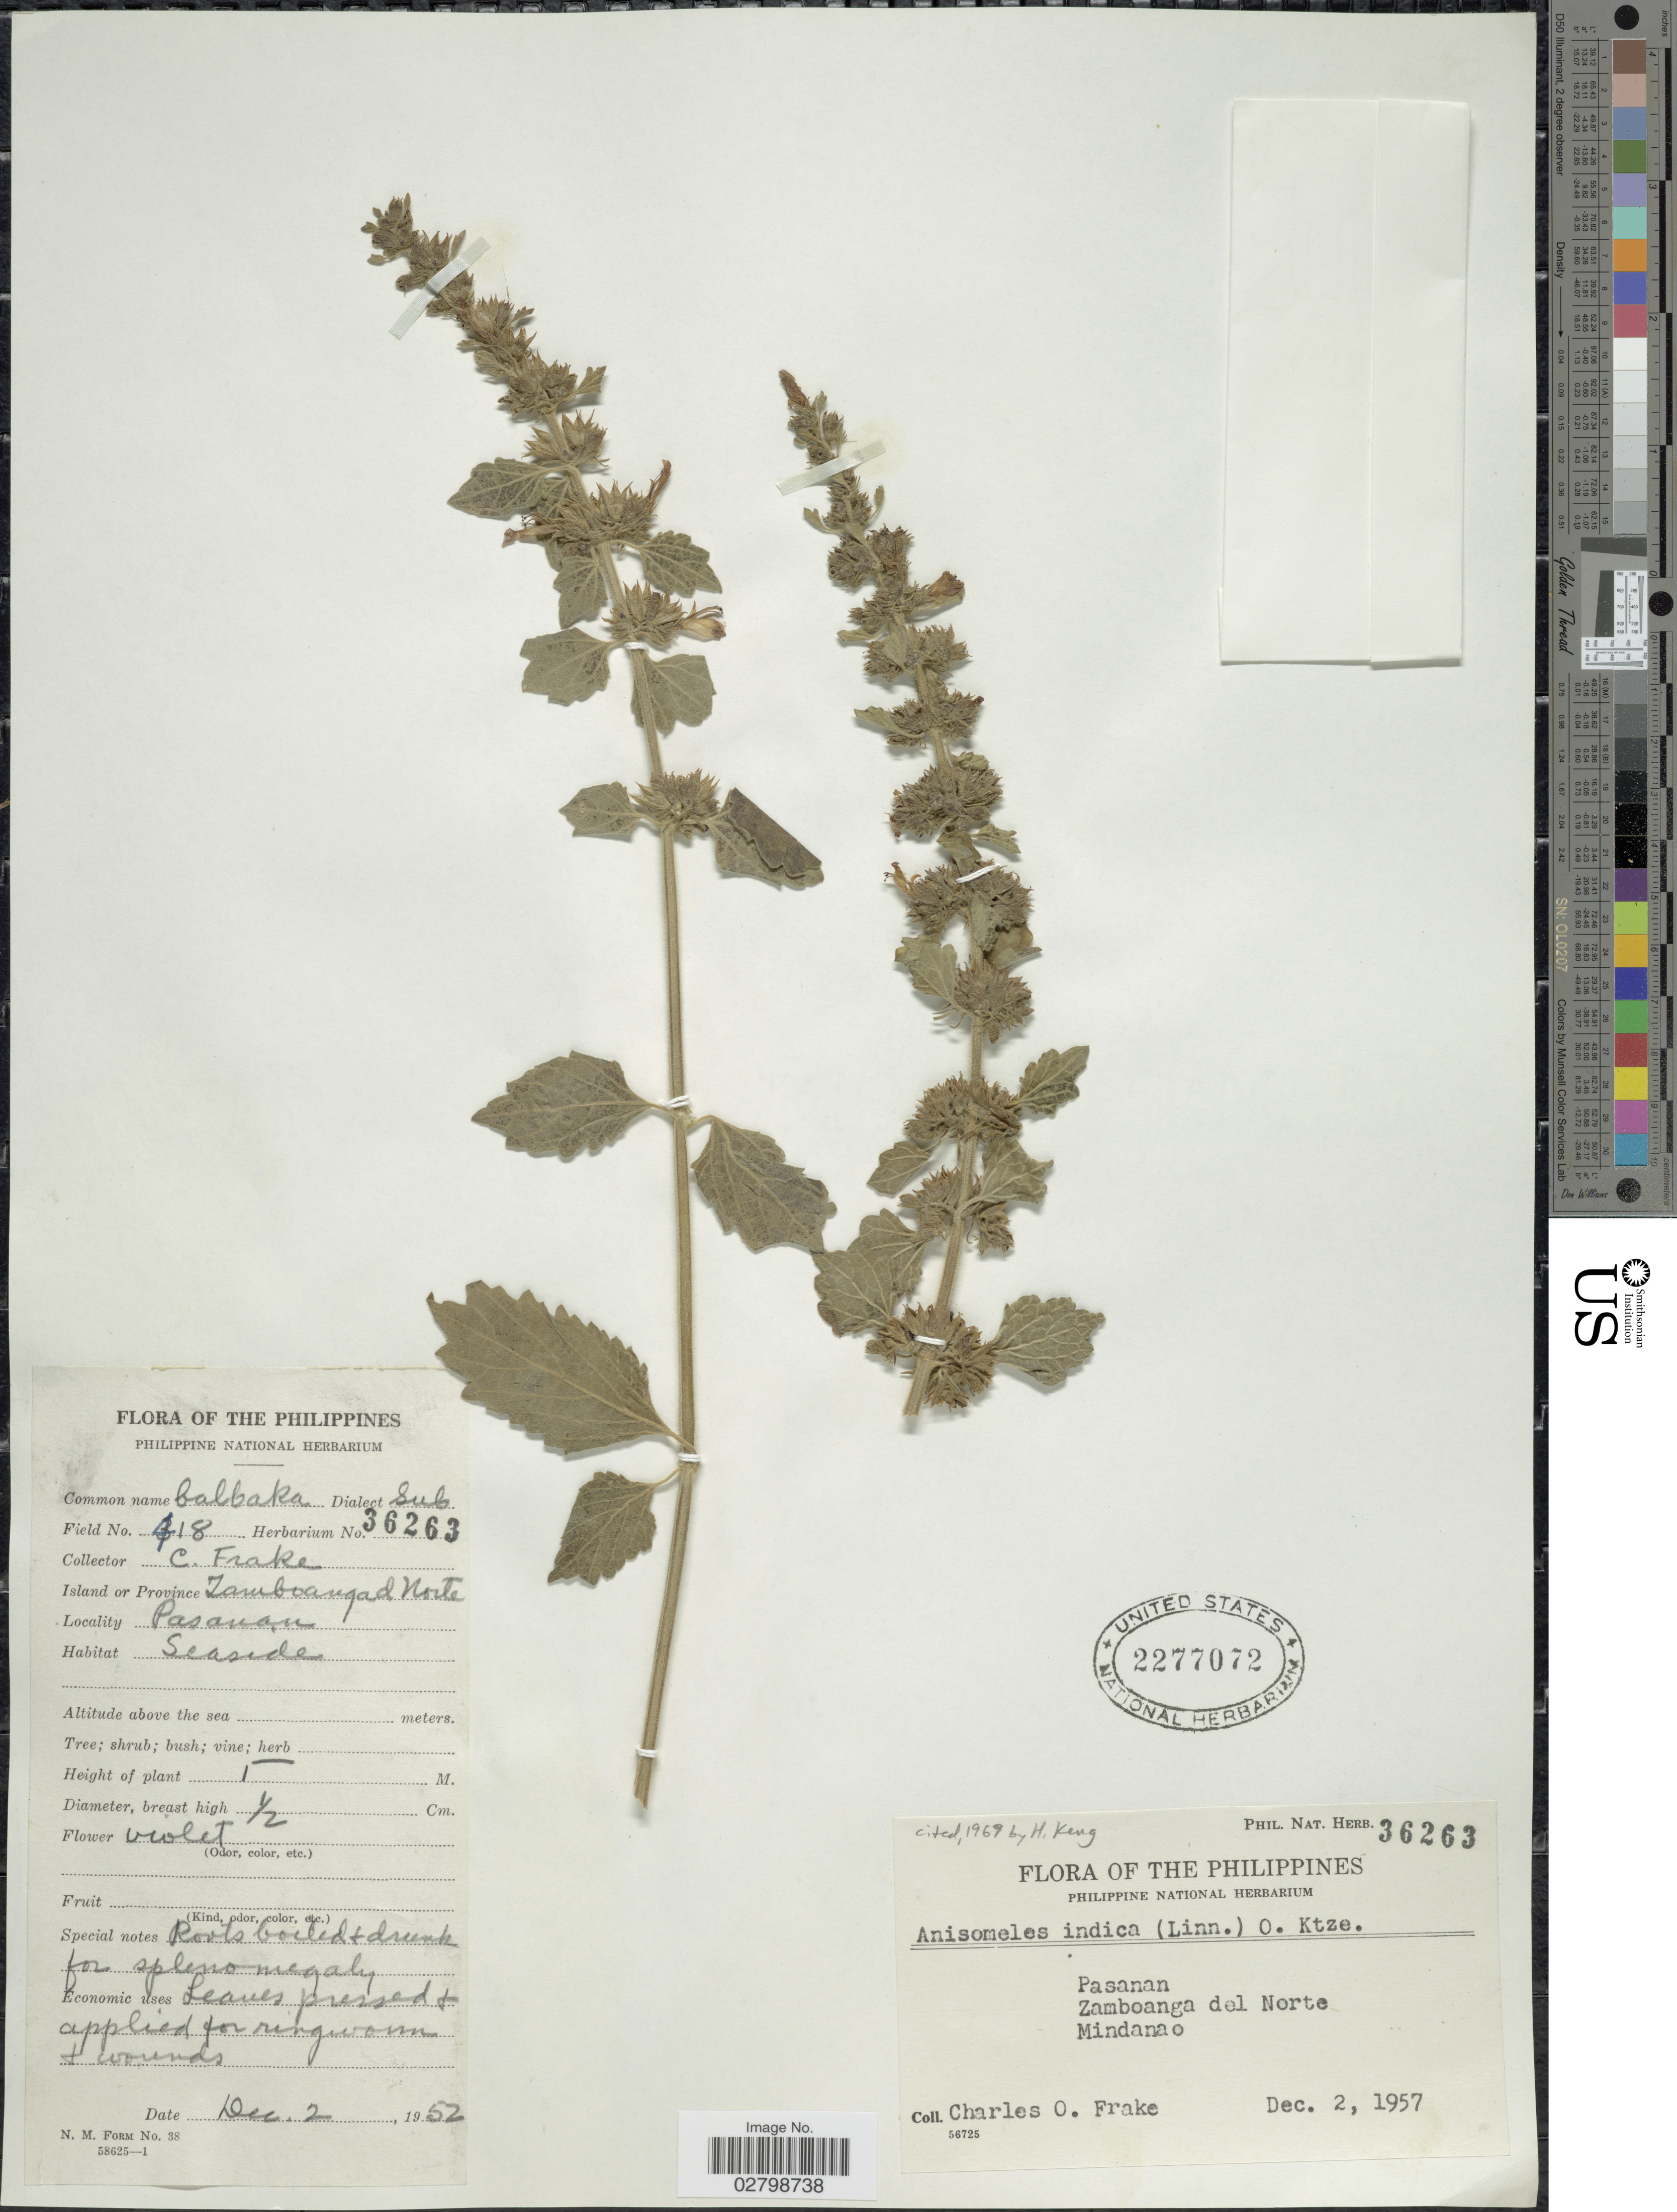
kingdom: Plantae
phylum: Tracheophyta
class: Magnoliopsida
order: Lamiales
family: Lamiaceae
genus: Anisomeles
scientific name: Anisomeles indica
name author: (L.) Kuntze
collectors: C. O. Frake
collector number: Phi. Nat. Herb. 36263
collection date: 1957-12-02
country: Philippines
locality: Pasanan, Zamboanga del Norte, Mindanao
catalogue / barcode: US 2277072